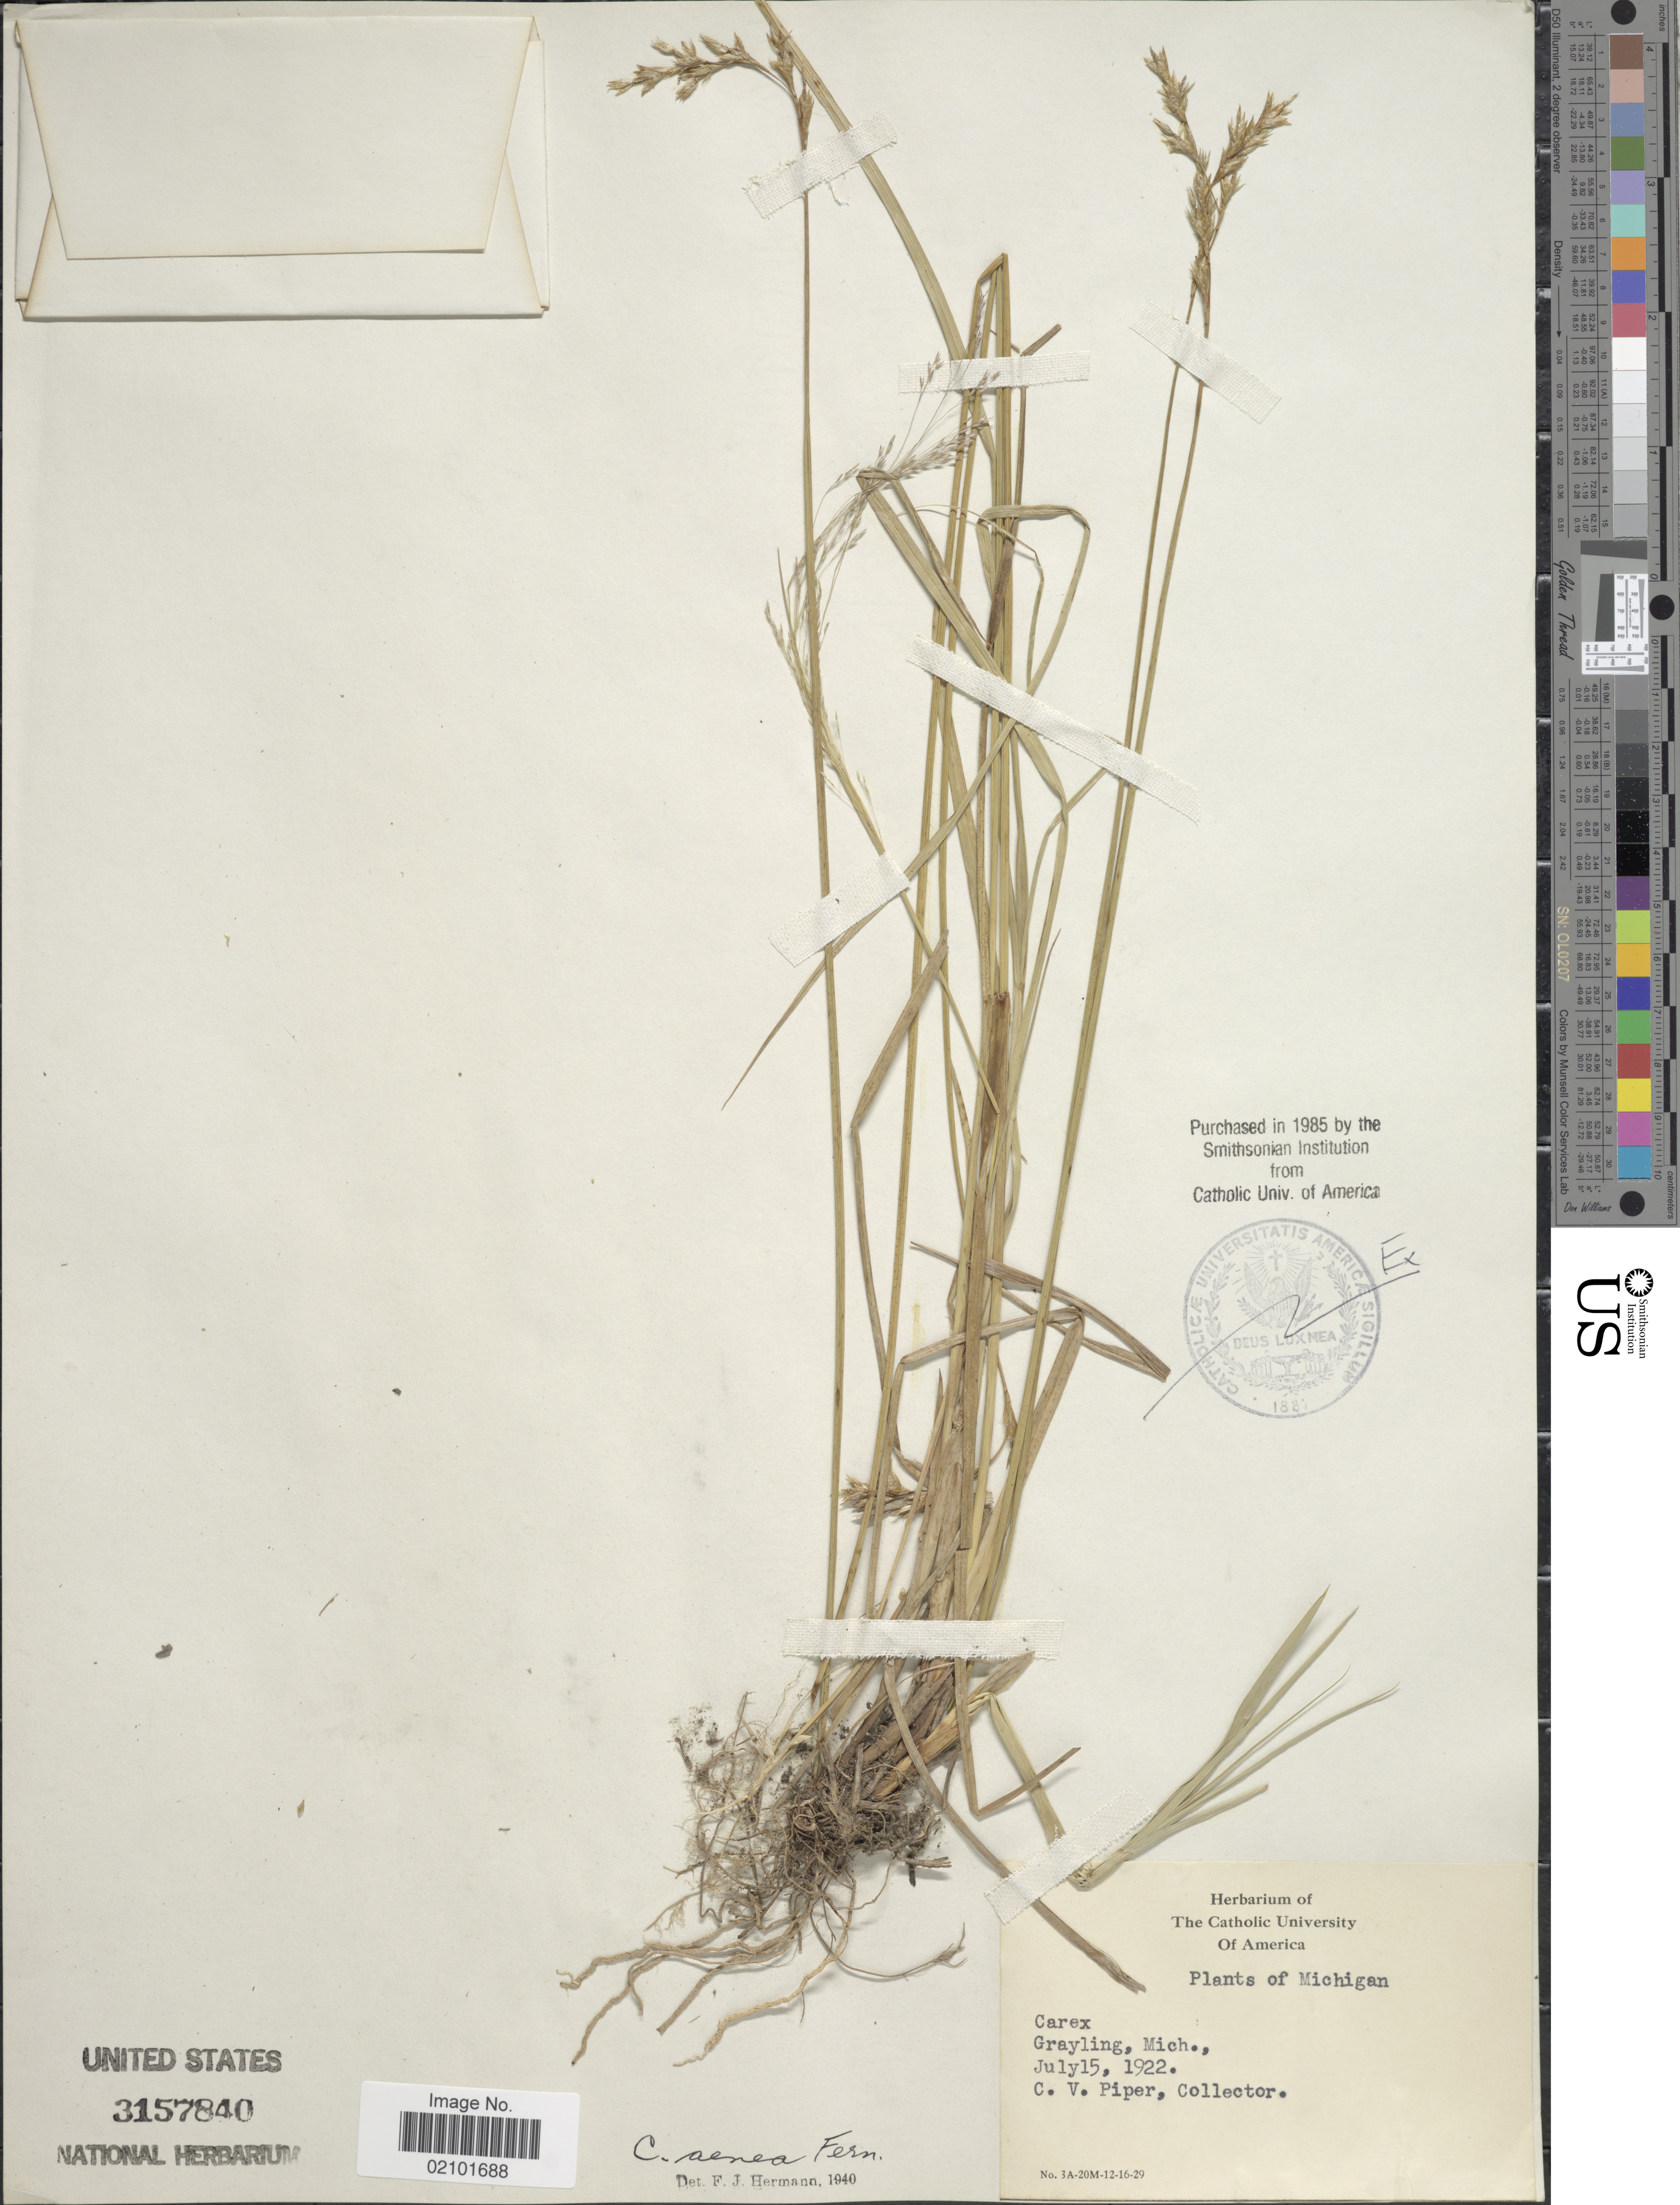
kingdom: Plantae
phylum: Tracheophyta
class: Liliopsida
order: Poales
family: Cyperaceae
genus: Carex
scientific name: Carex foenea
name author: Willd.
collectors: C. V. Piper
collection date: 1922-07-15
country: United States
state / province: Michigan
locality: Grayling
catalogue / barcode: US 3157840